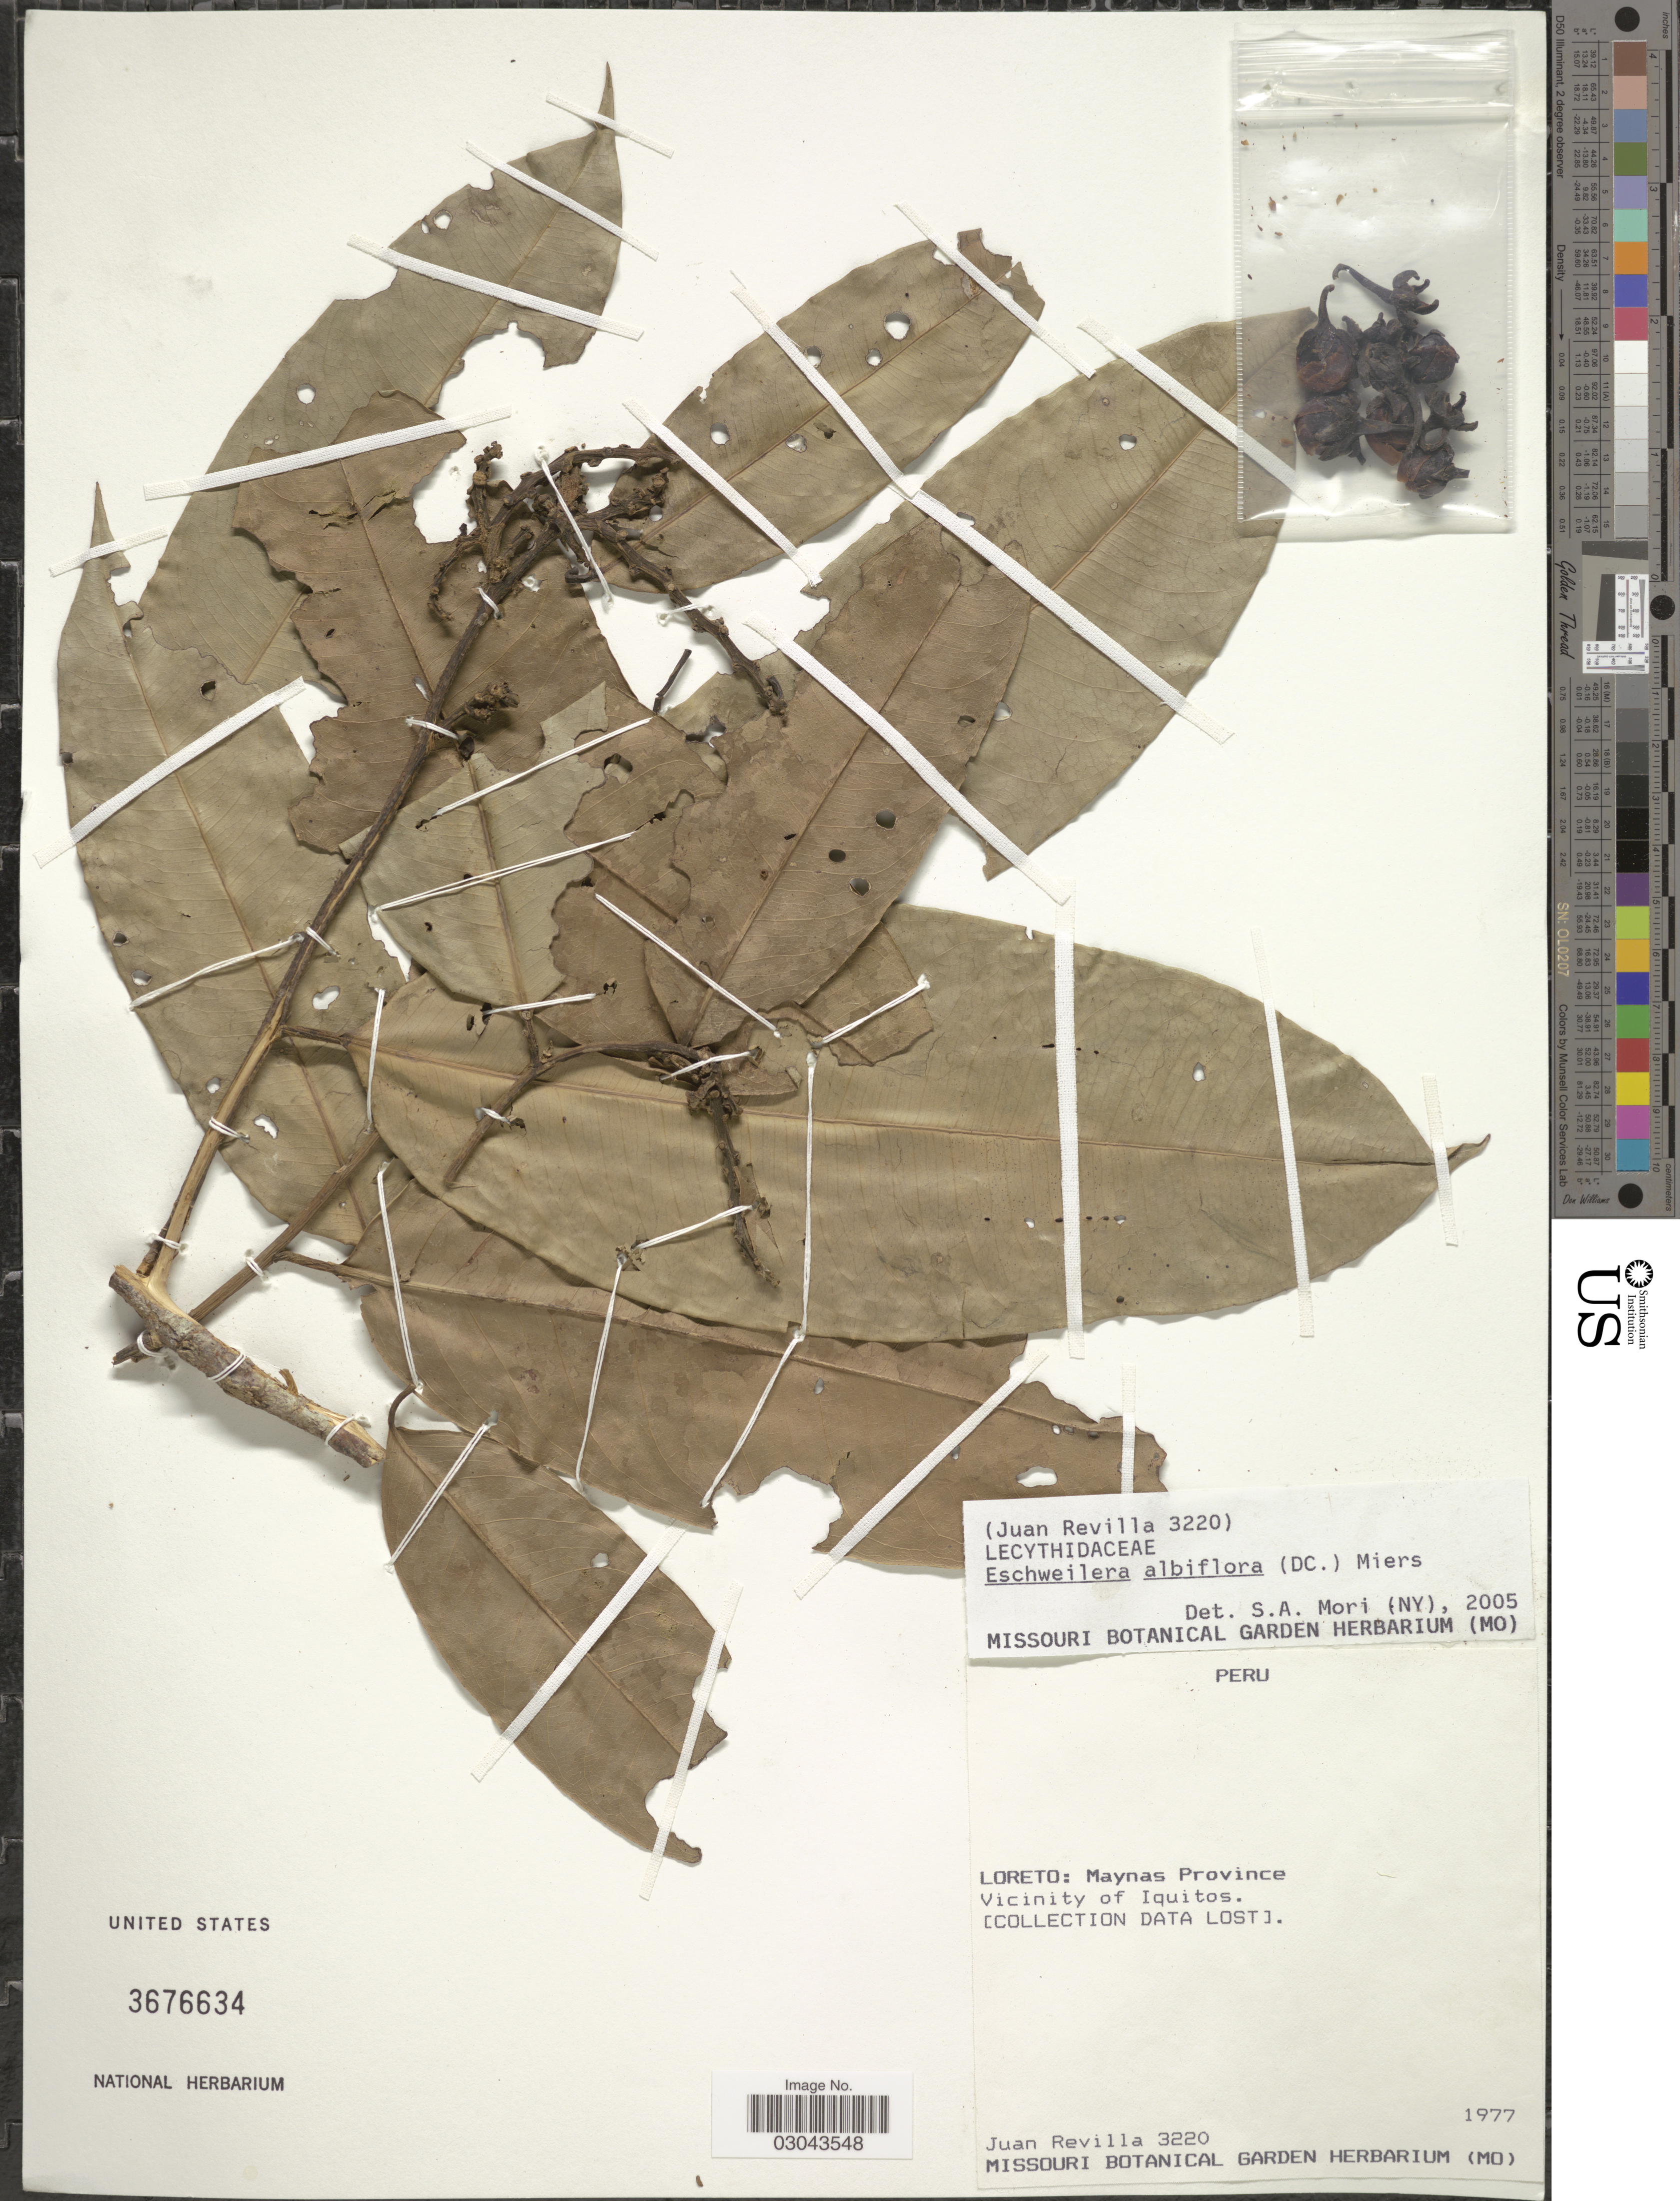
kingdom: Plantae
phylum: Tracheophyta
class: Magnoliopsida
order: Ericales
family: Lecythidaceae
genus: Eschweilera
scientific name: Eschweilera albiflora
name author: (DC.) Miers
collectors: J. Revilla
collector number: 3220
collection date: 1977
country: Peru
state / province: Loreto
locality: Maynas Province, Vicinity of Iquitos.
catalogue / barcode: US 3676634